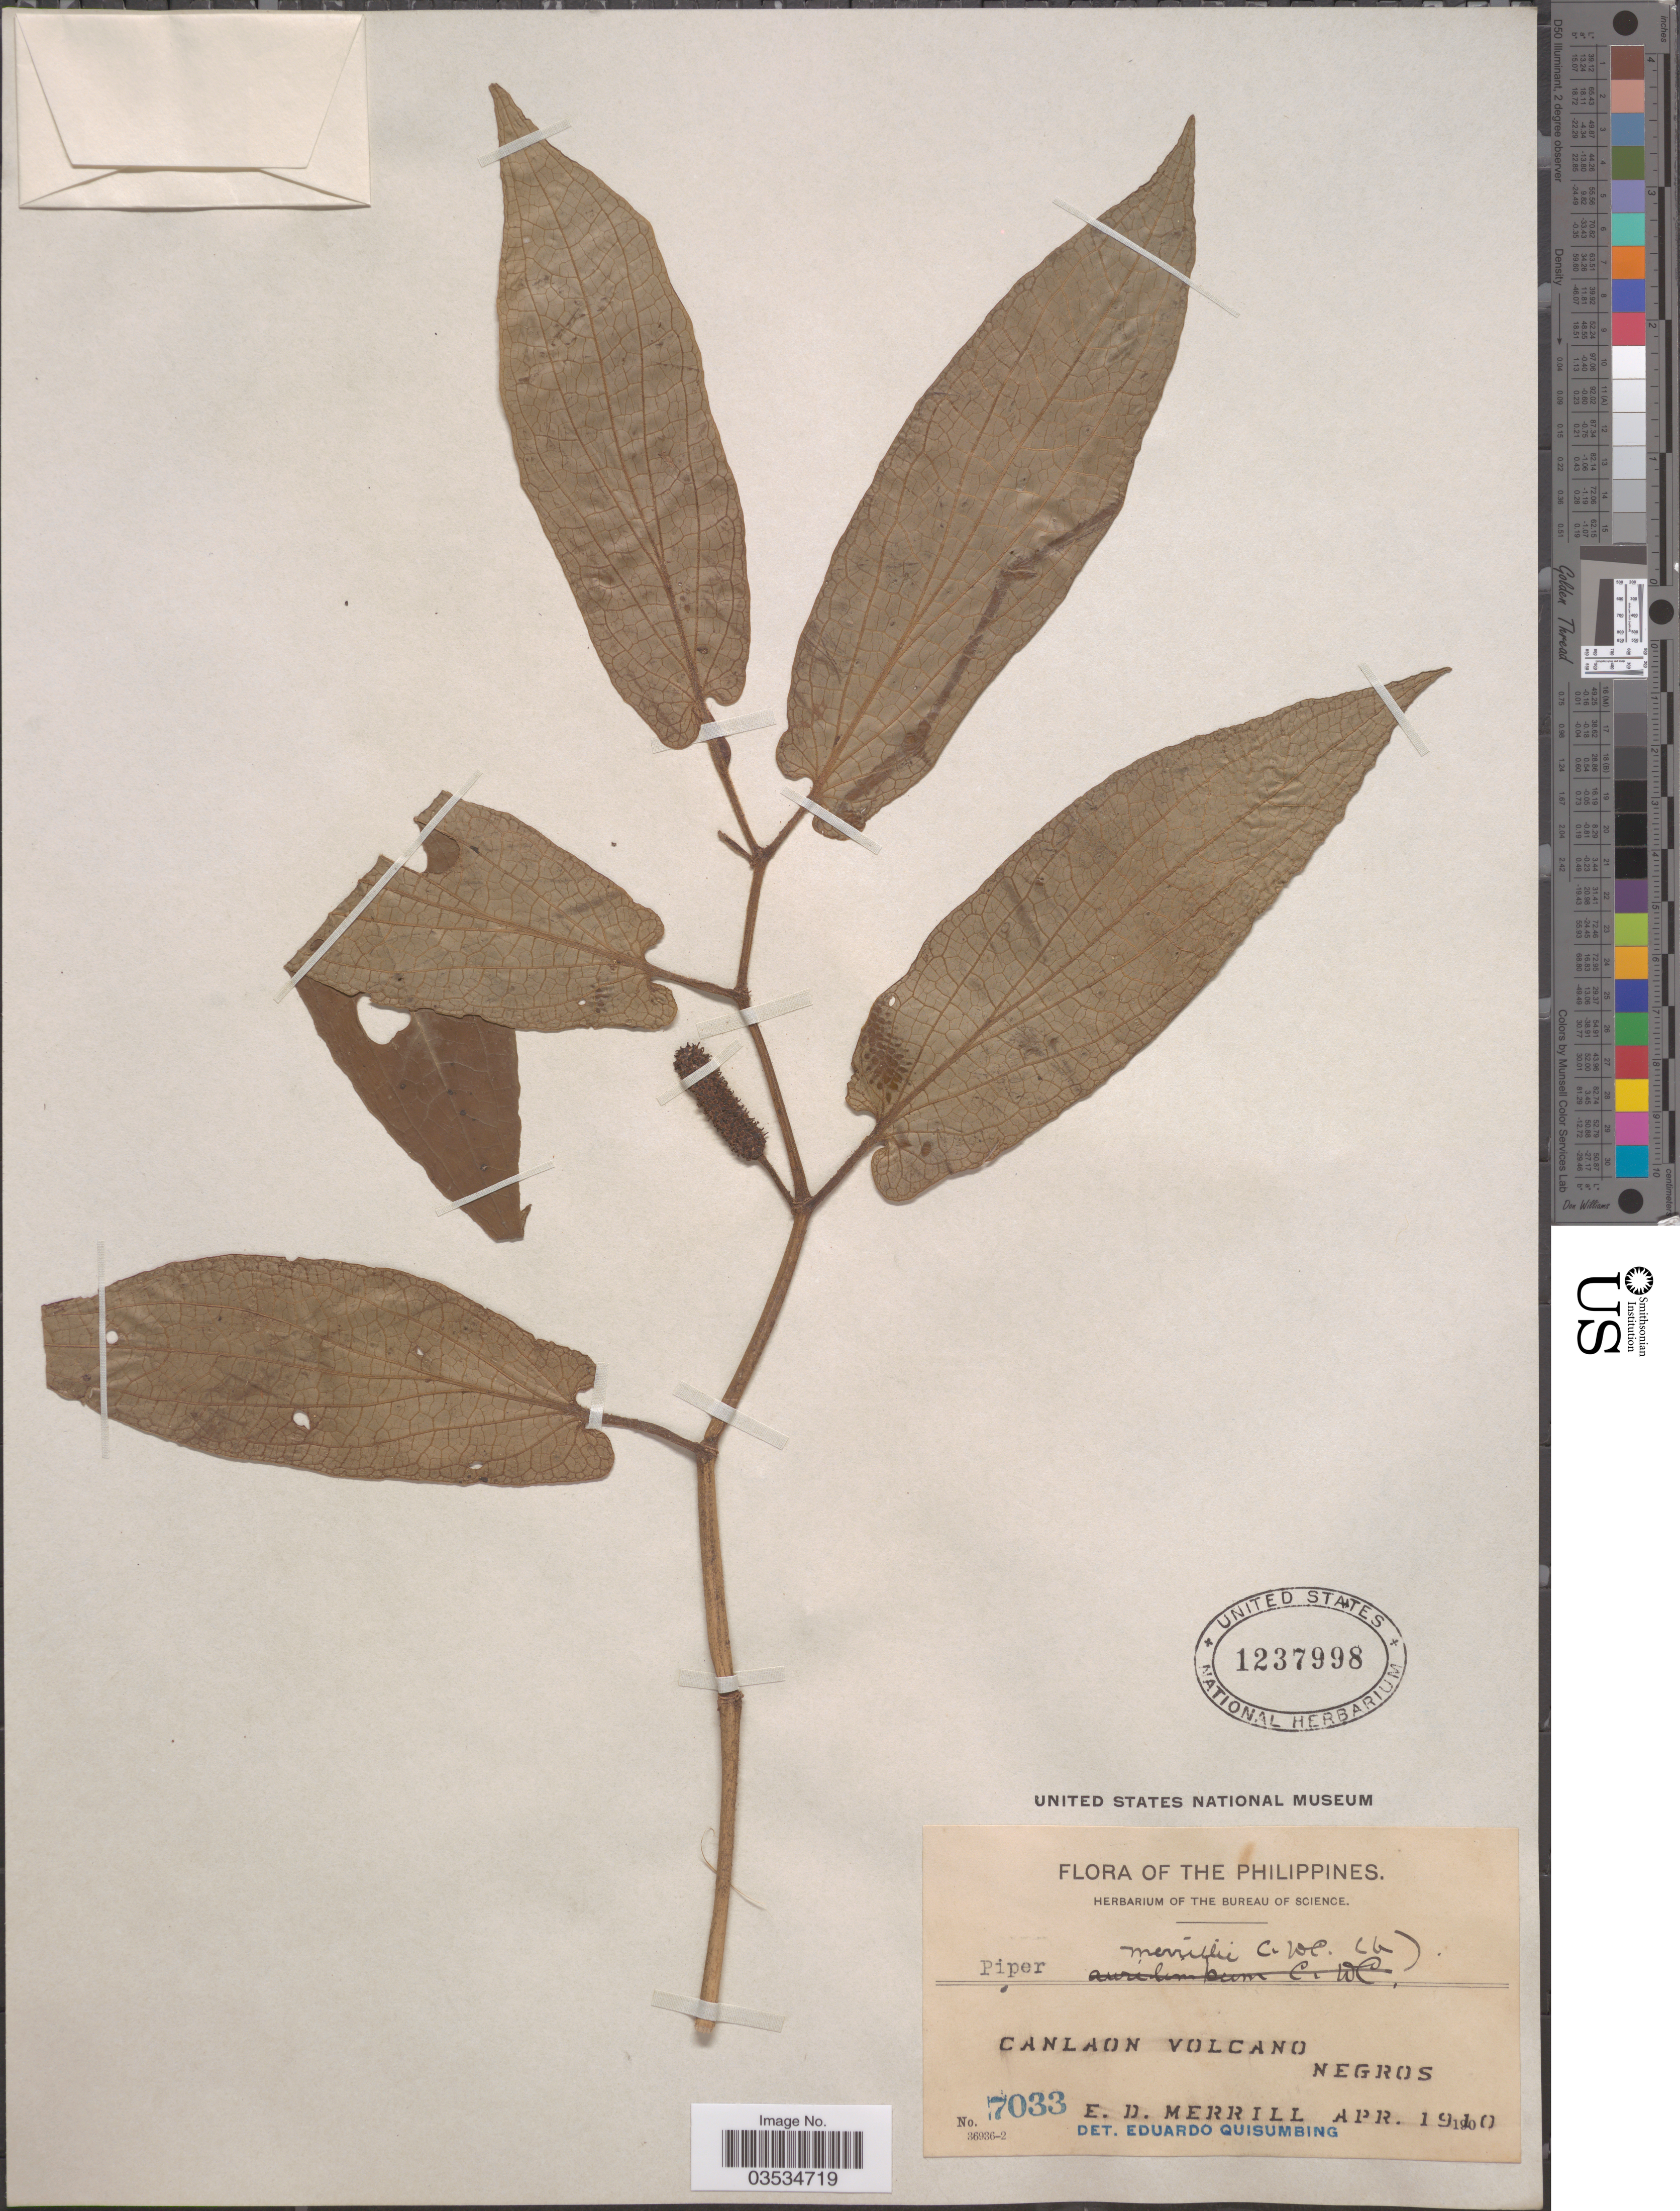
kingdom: Plantae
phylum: Tracheophyta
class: Magnoliopsida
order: Piperales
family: Piperaceae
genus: Piper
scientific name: Piper merrillii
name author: C. DC.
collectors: E. D. Merrill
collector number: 7033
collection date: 1910-04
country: Philippines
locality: Canlaon Volcano. Negros.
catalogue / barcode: US 1237998